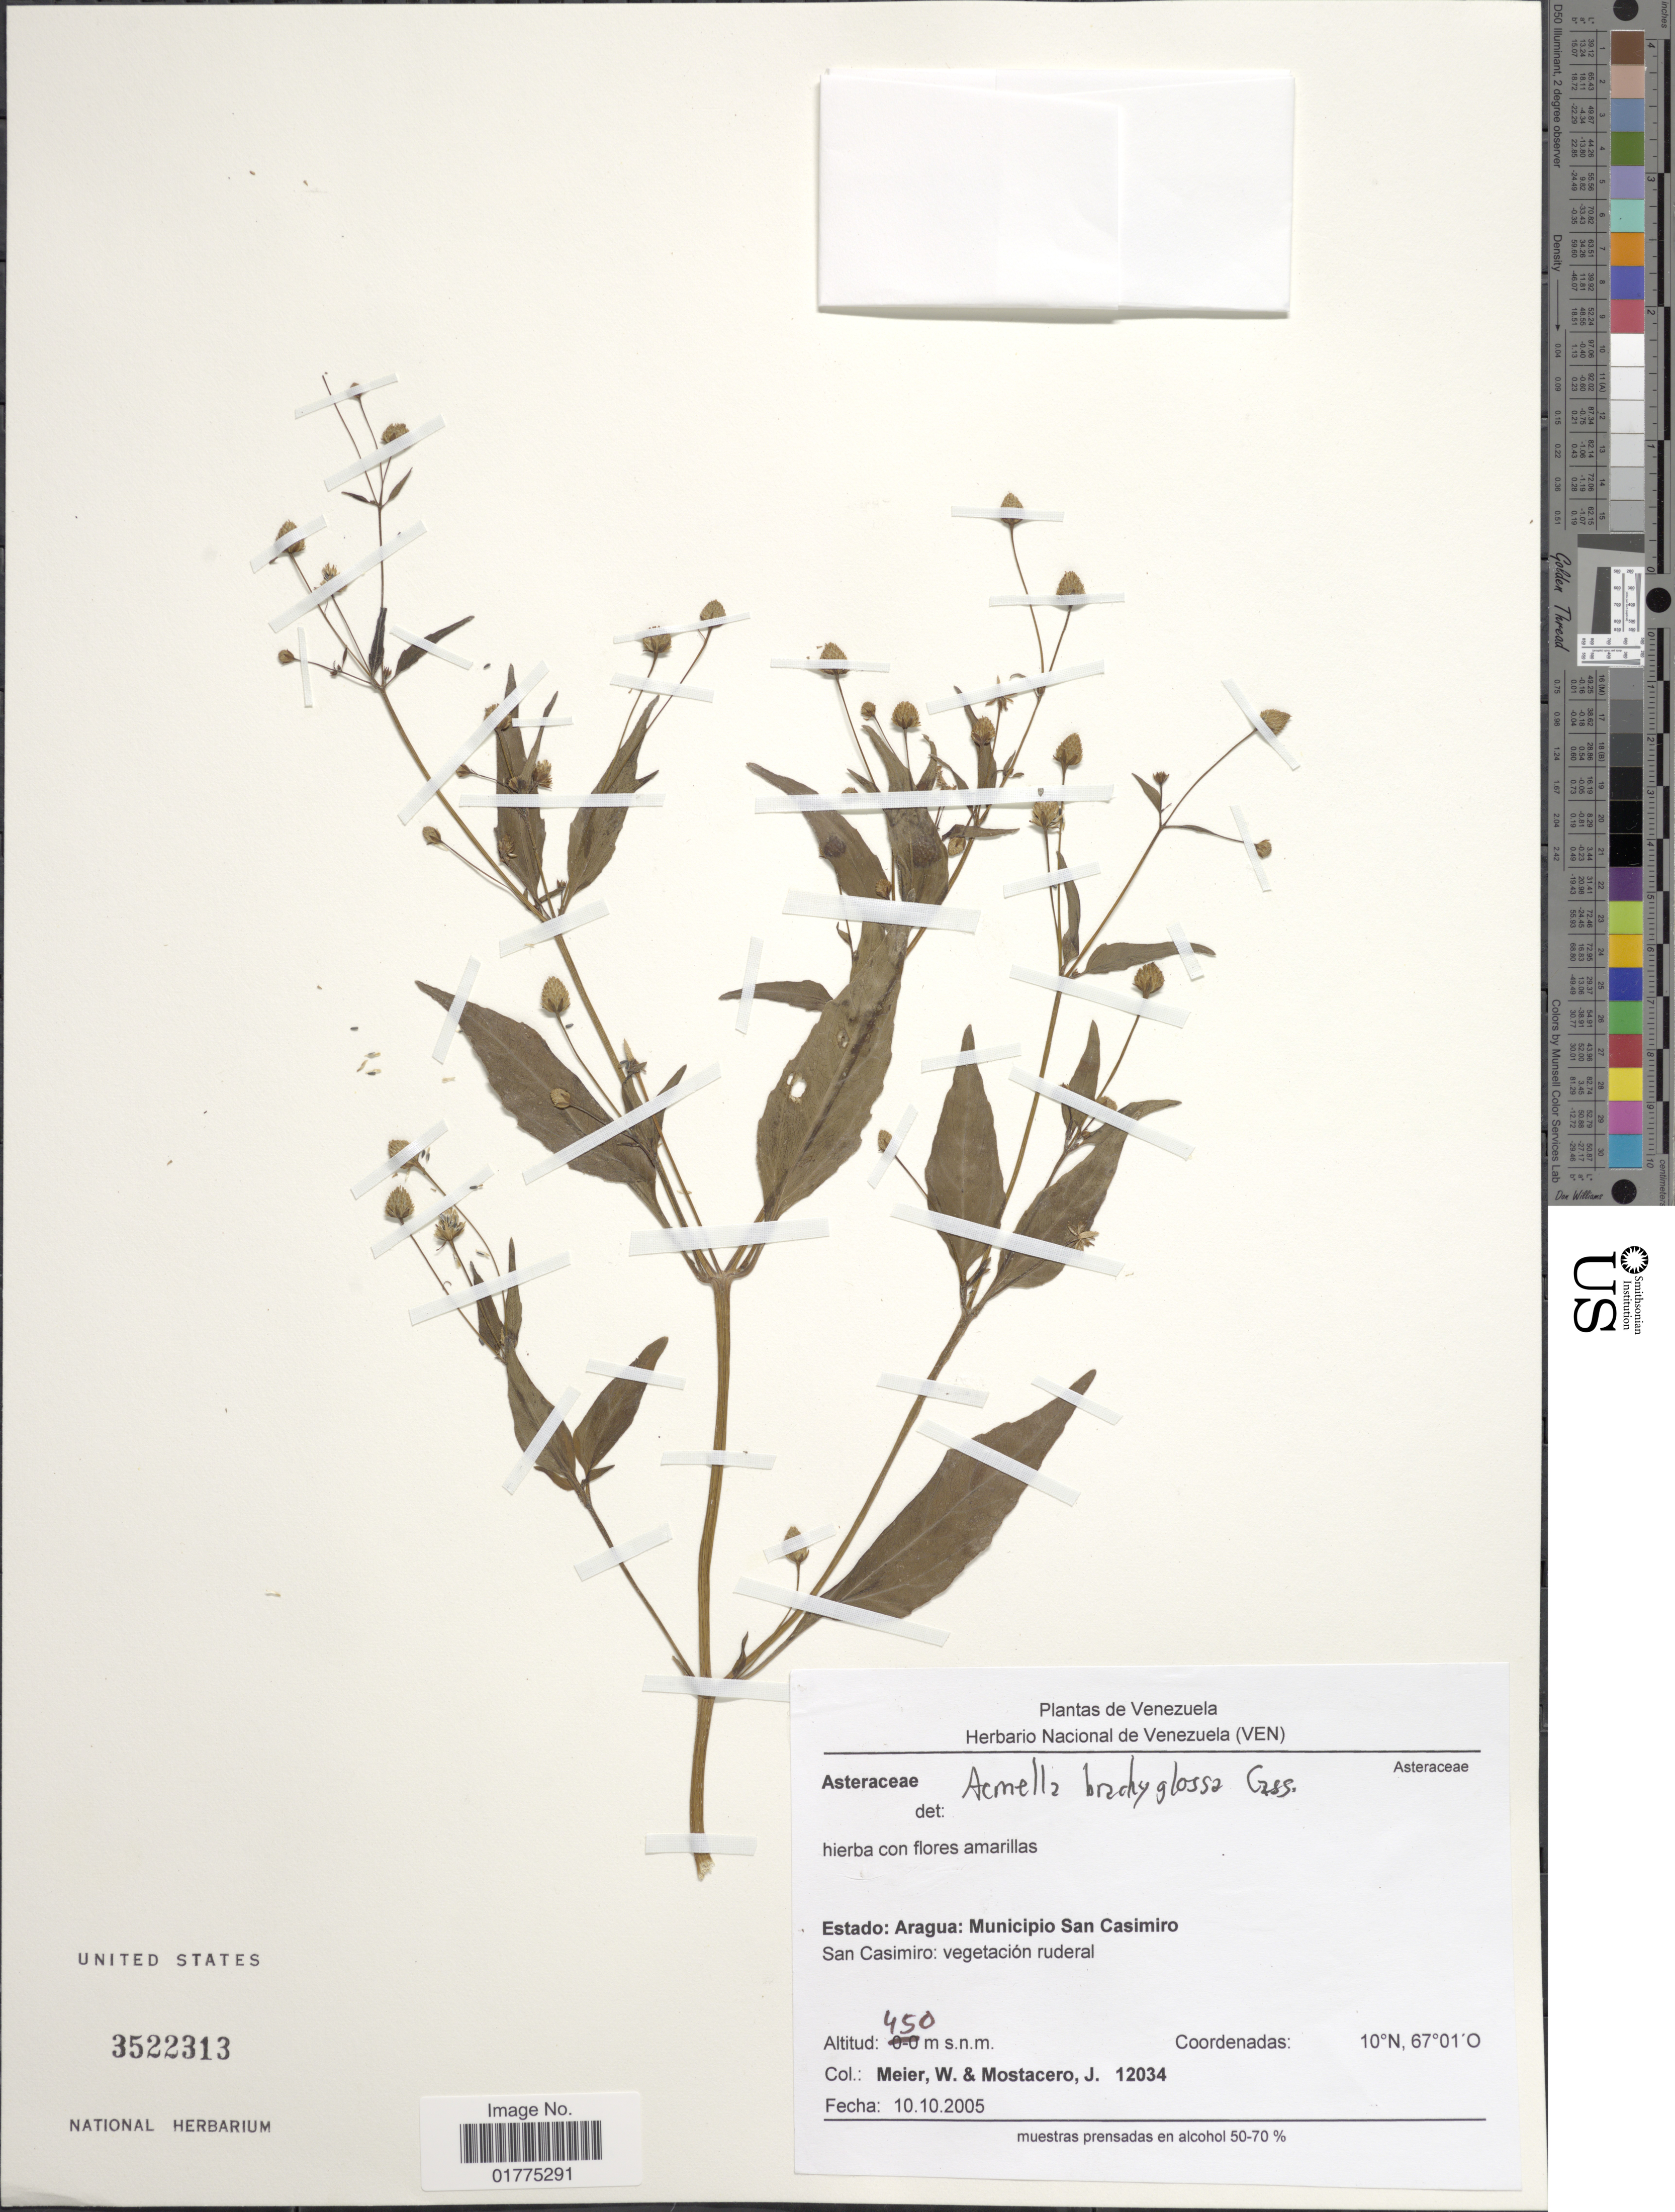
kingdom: Plantae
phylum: Tracheophyta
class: Magnoliopsida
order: Asterales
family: Asteraceae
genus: Acmella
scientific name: Acmella brachyglossa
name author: Cass.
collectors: W. Meier & J. Mostacero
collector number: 12034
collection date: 2005-10-10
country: Venezuela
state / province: Aragua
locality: Estado: Aragua: Municipio San Casimiro, San Casimiro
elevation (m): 450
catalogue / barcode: US 3522313